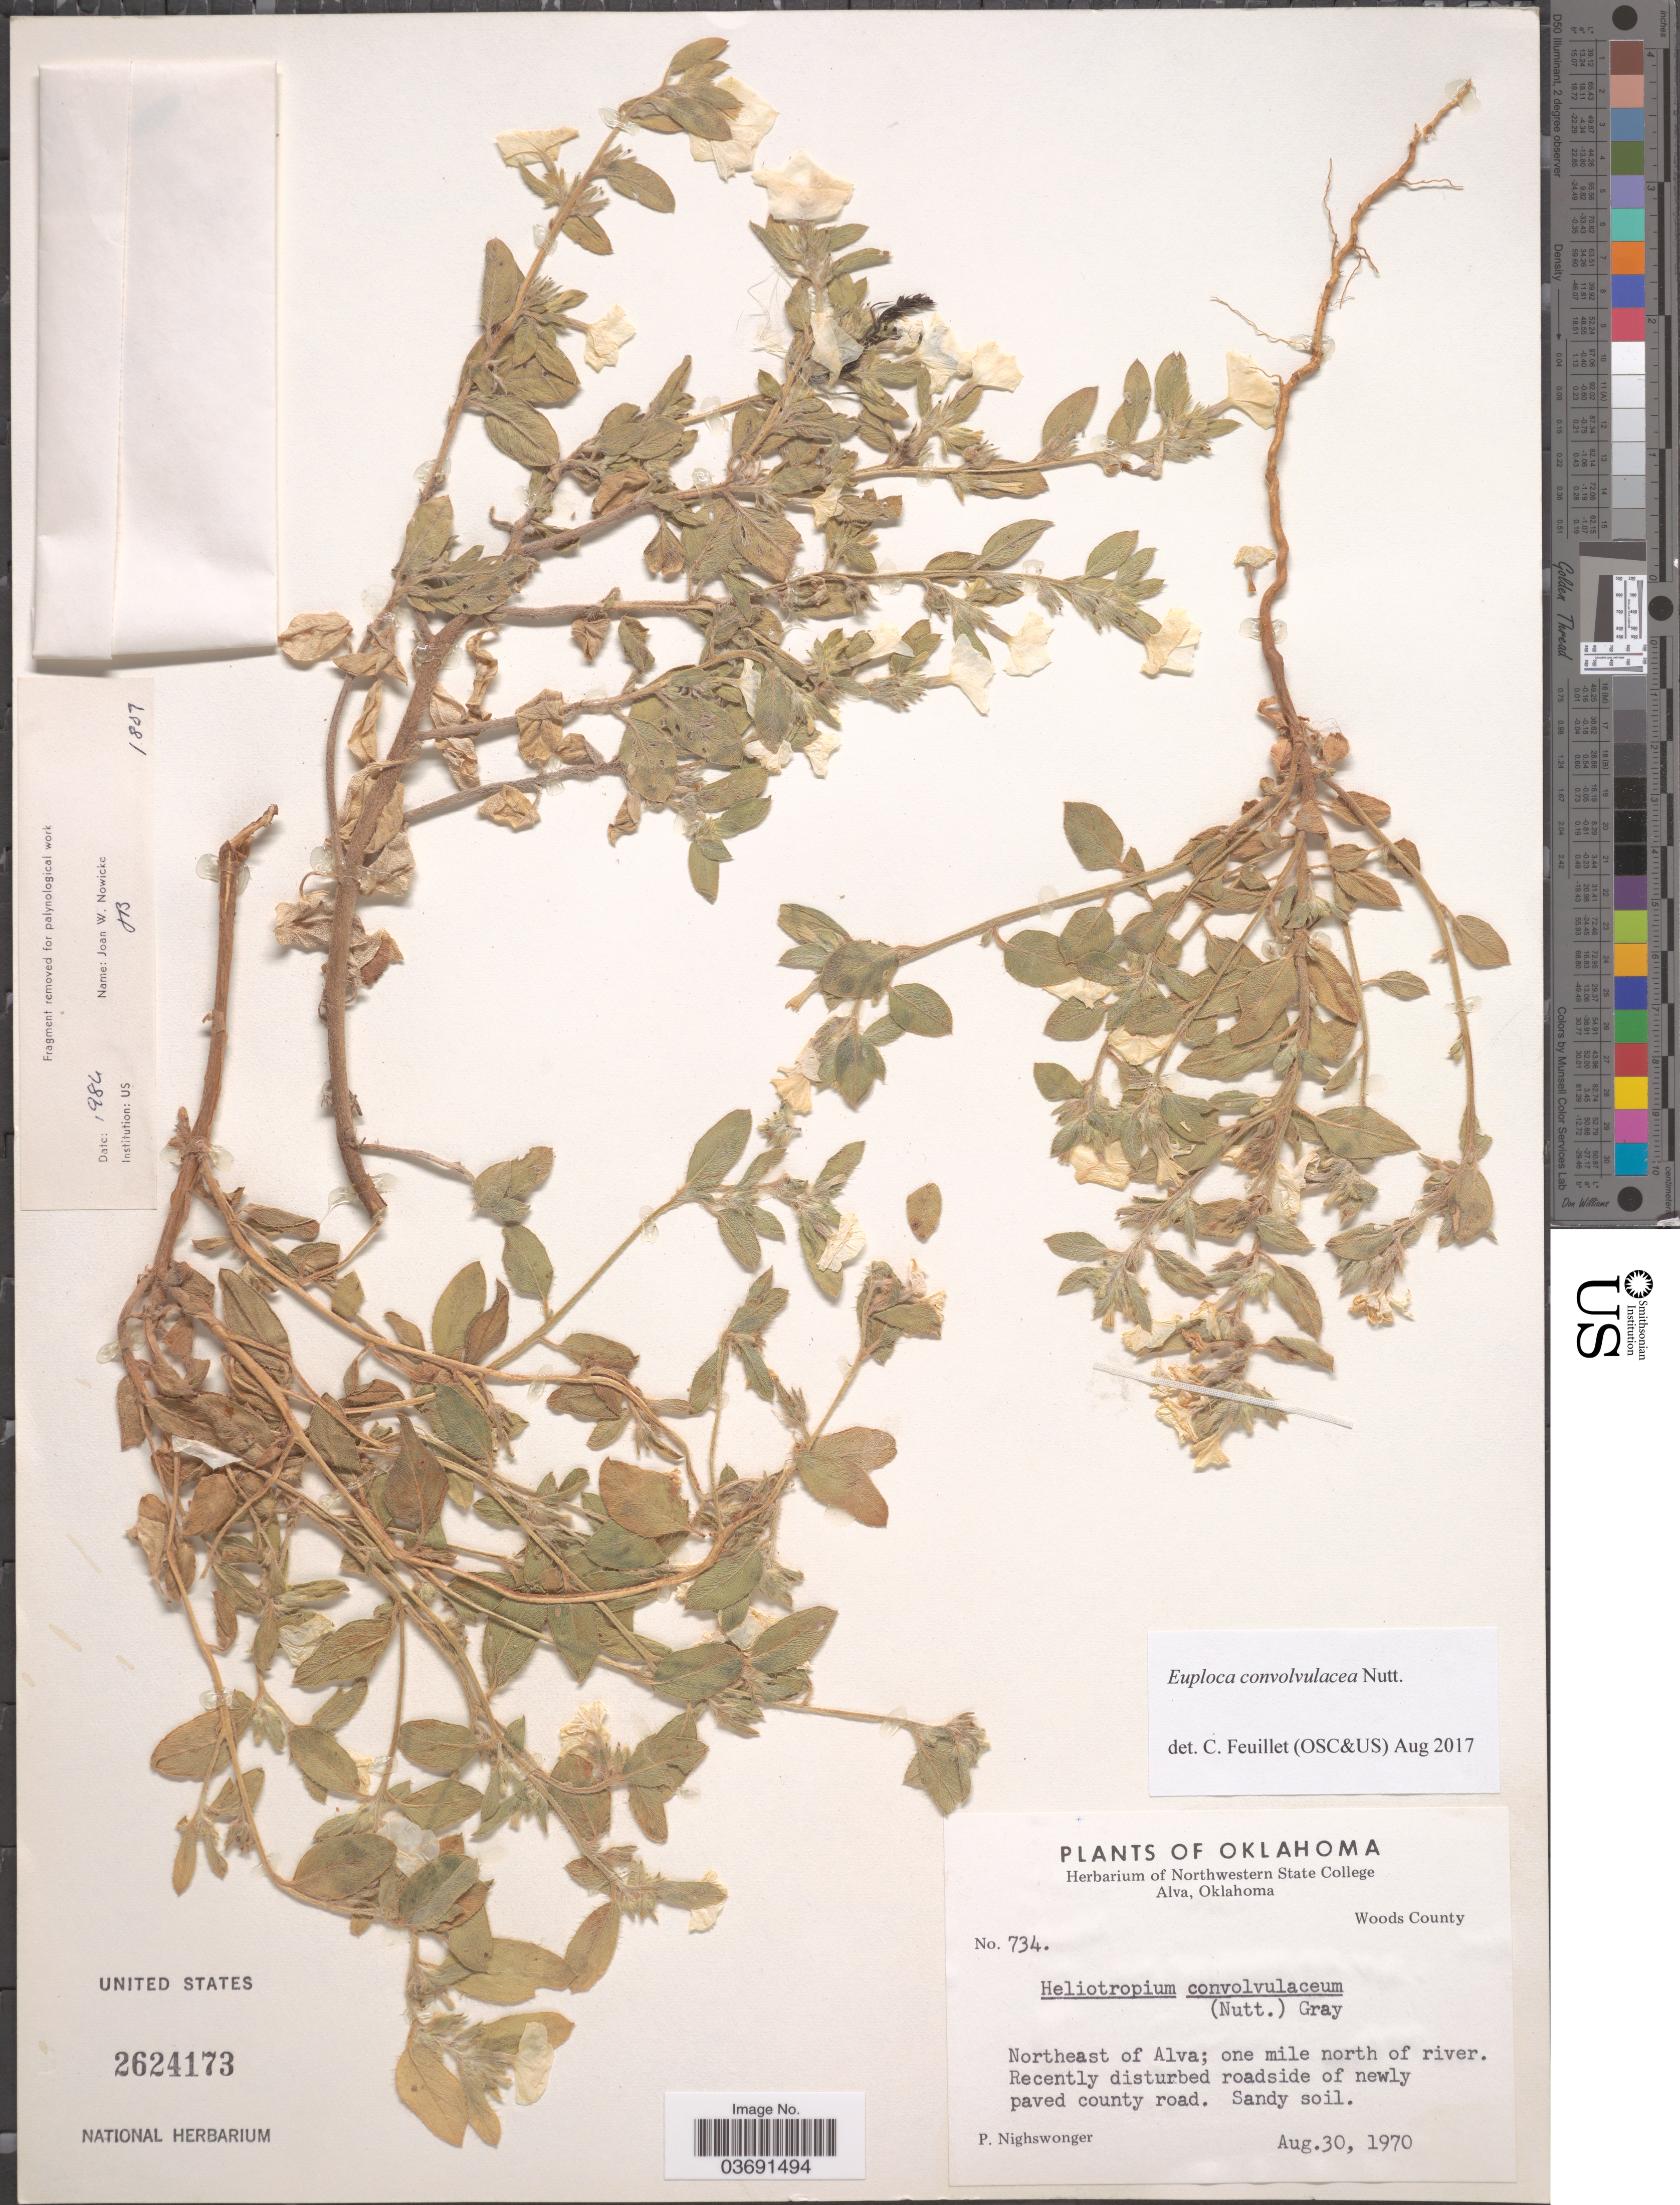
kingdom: Plantae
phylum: Tracheophyta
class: Magnoliopsida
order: Boraginales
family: Heliotropiaceae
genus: Euploca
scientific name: Euploca convolvulacea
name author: Nutt.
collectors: P. Nighswonger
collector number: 734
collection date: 1970-08-30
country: United States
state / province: Oklahoma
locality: Woods County. Northeast of Alva; one mile north of river.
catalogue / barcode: US 2624173